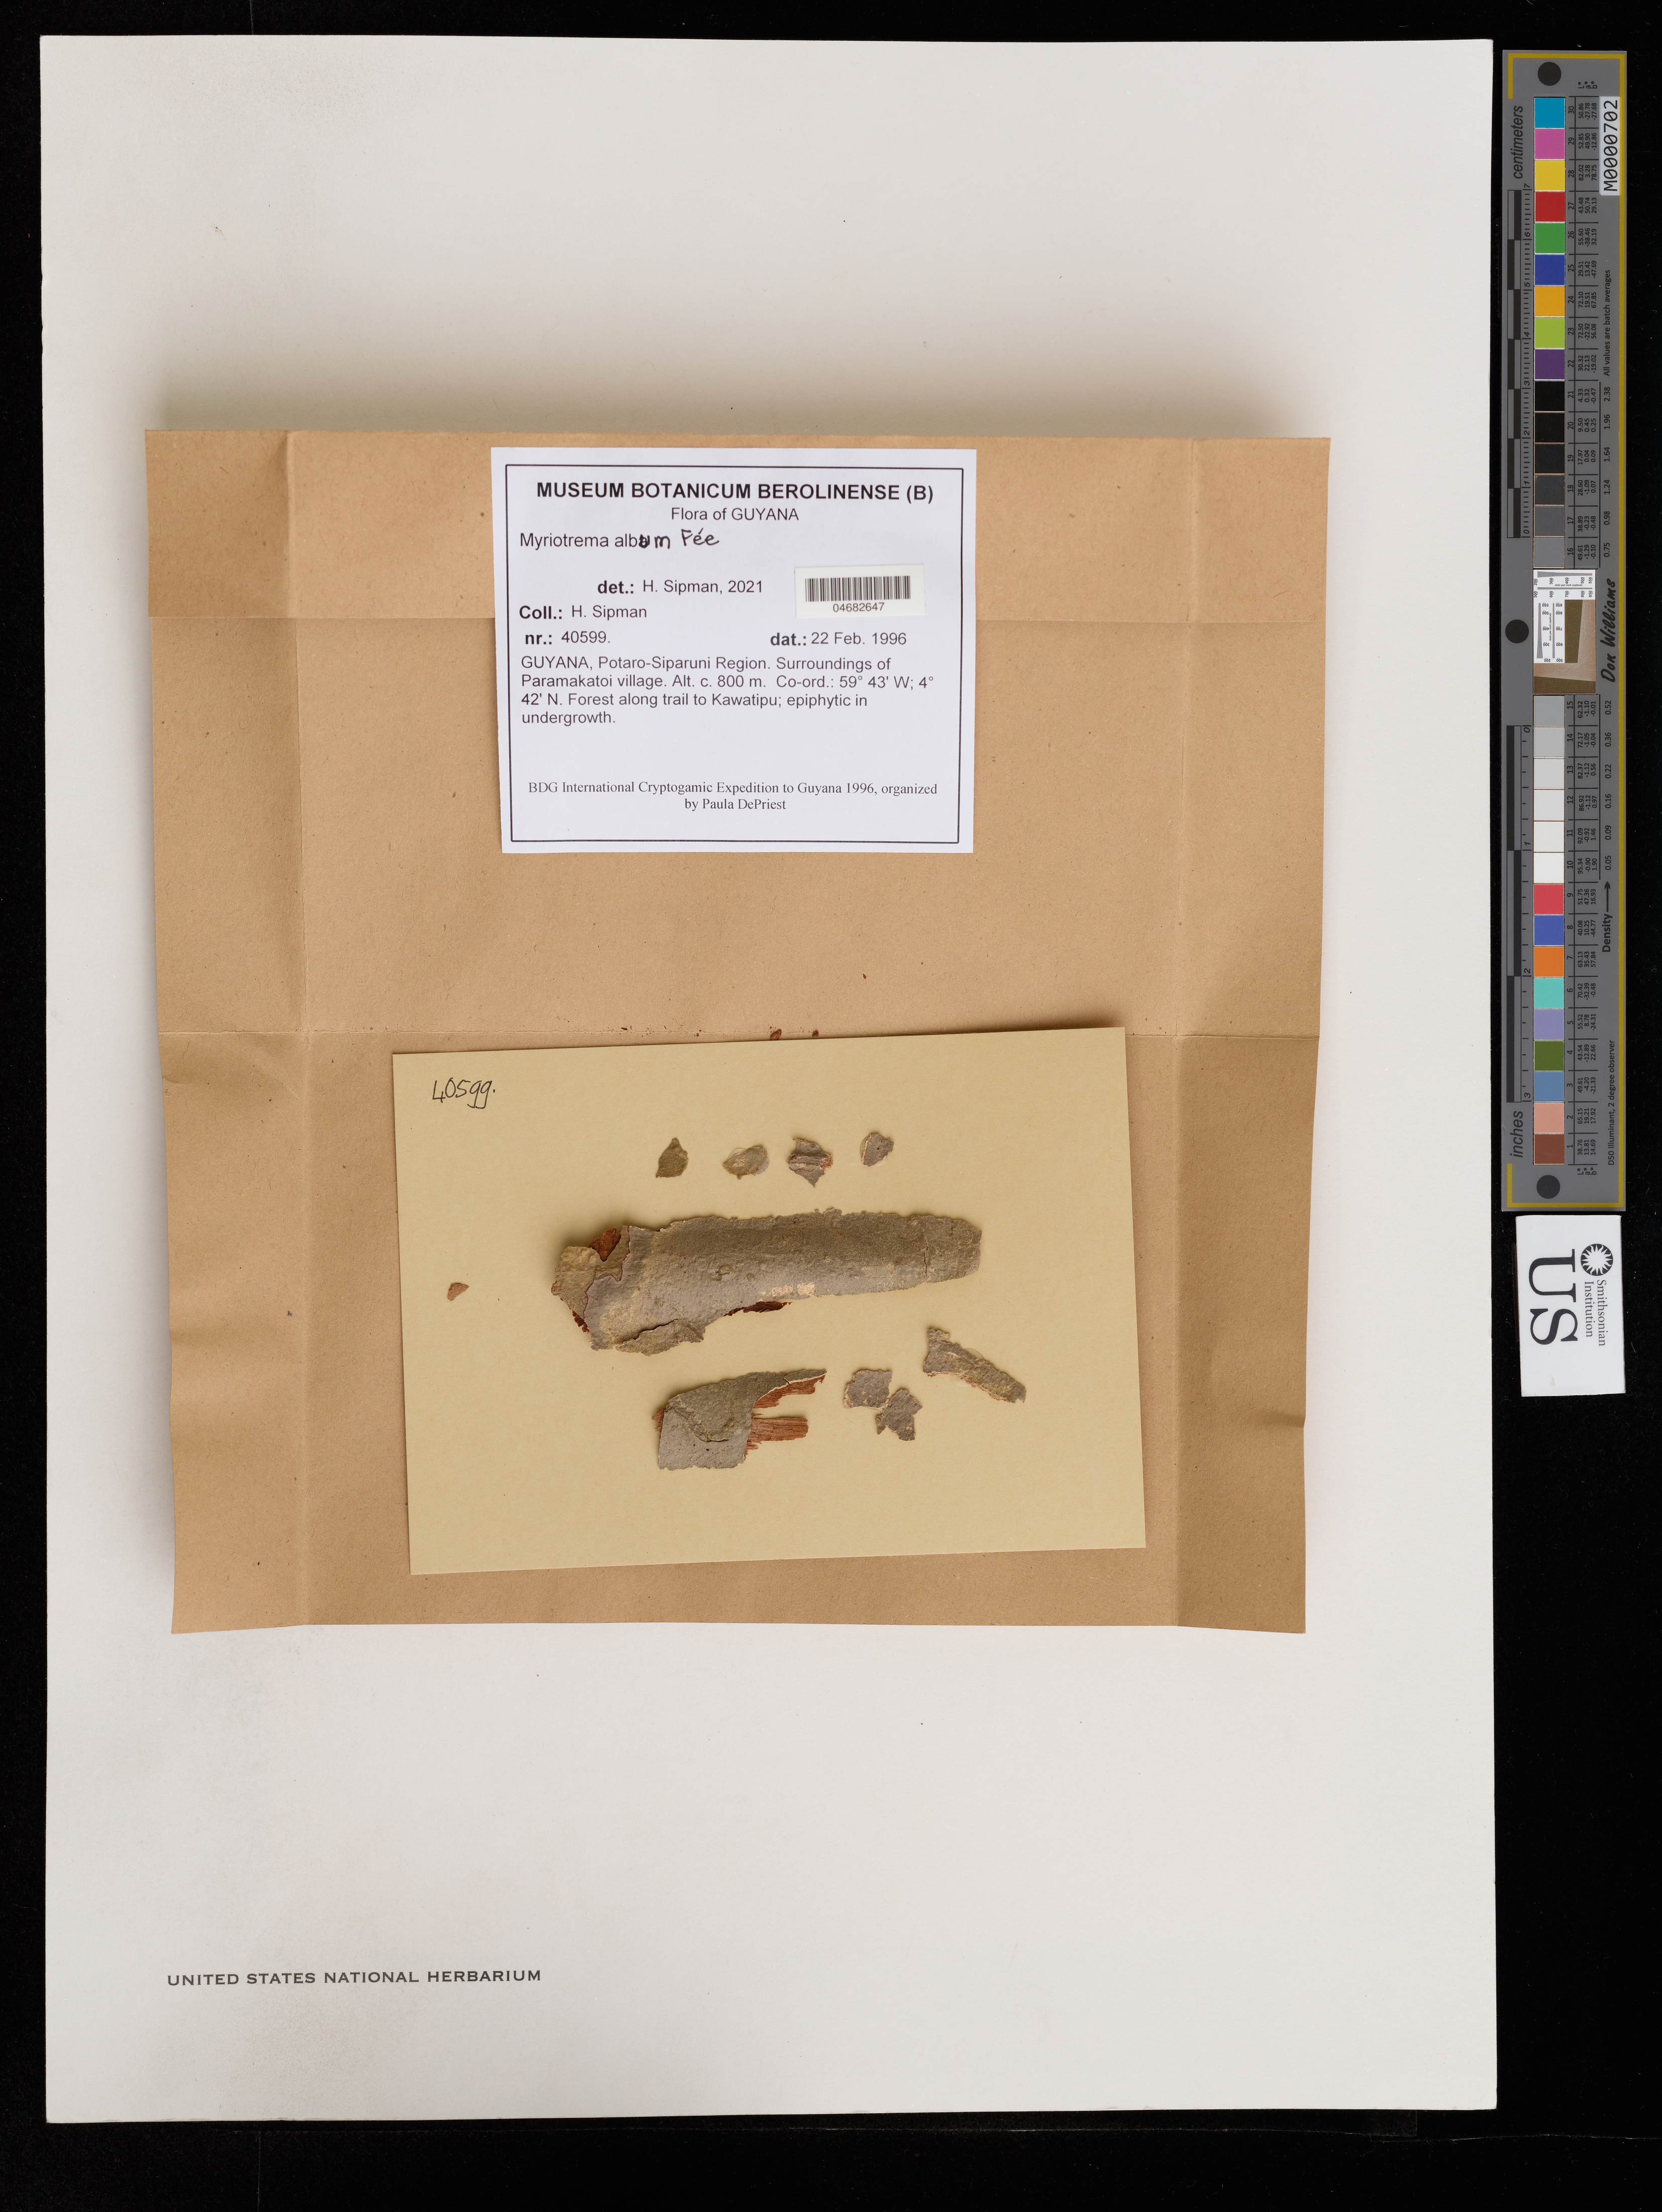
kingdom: Fungi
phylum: Ascomycota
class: Lecanoromycetes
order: Ostropales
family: Graphidaceae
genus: Myriotrema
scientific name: Myriotrema album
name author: Fée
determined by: Sipman, H.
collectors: H. Sipman et al.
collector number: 40599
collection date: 1996-02-22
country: Guyana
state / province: Potaro-Siparuni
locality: Surroundings of Paramakatoi village. Trail to Kawatipu.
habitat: Forest along trail to Kawatipu.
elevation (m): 800